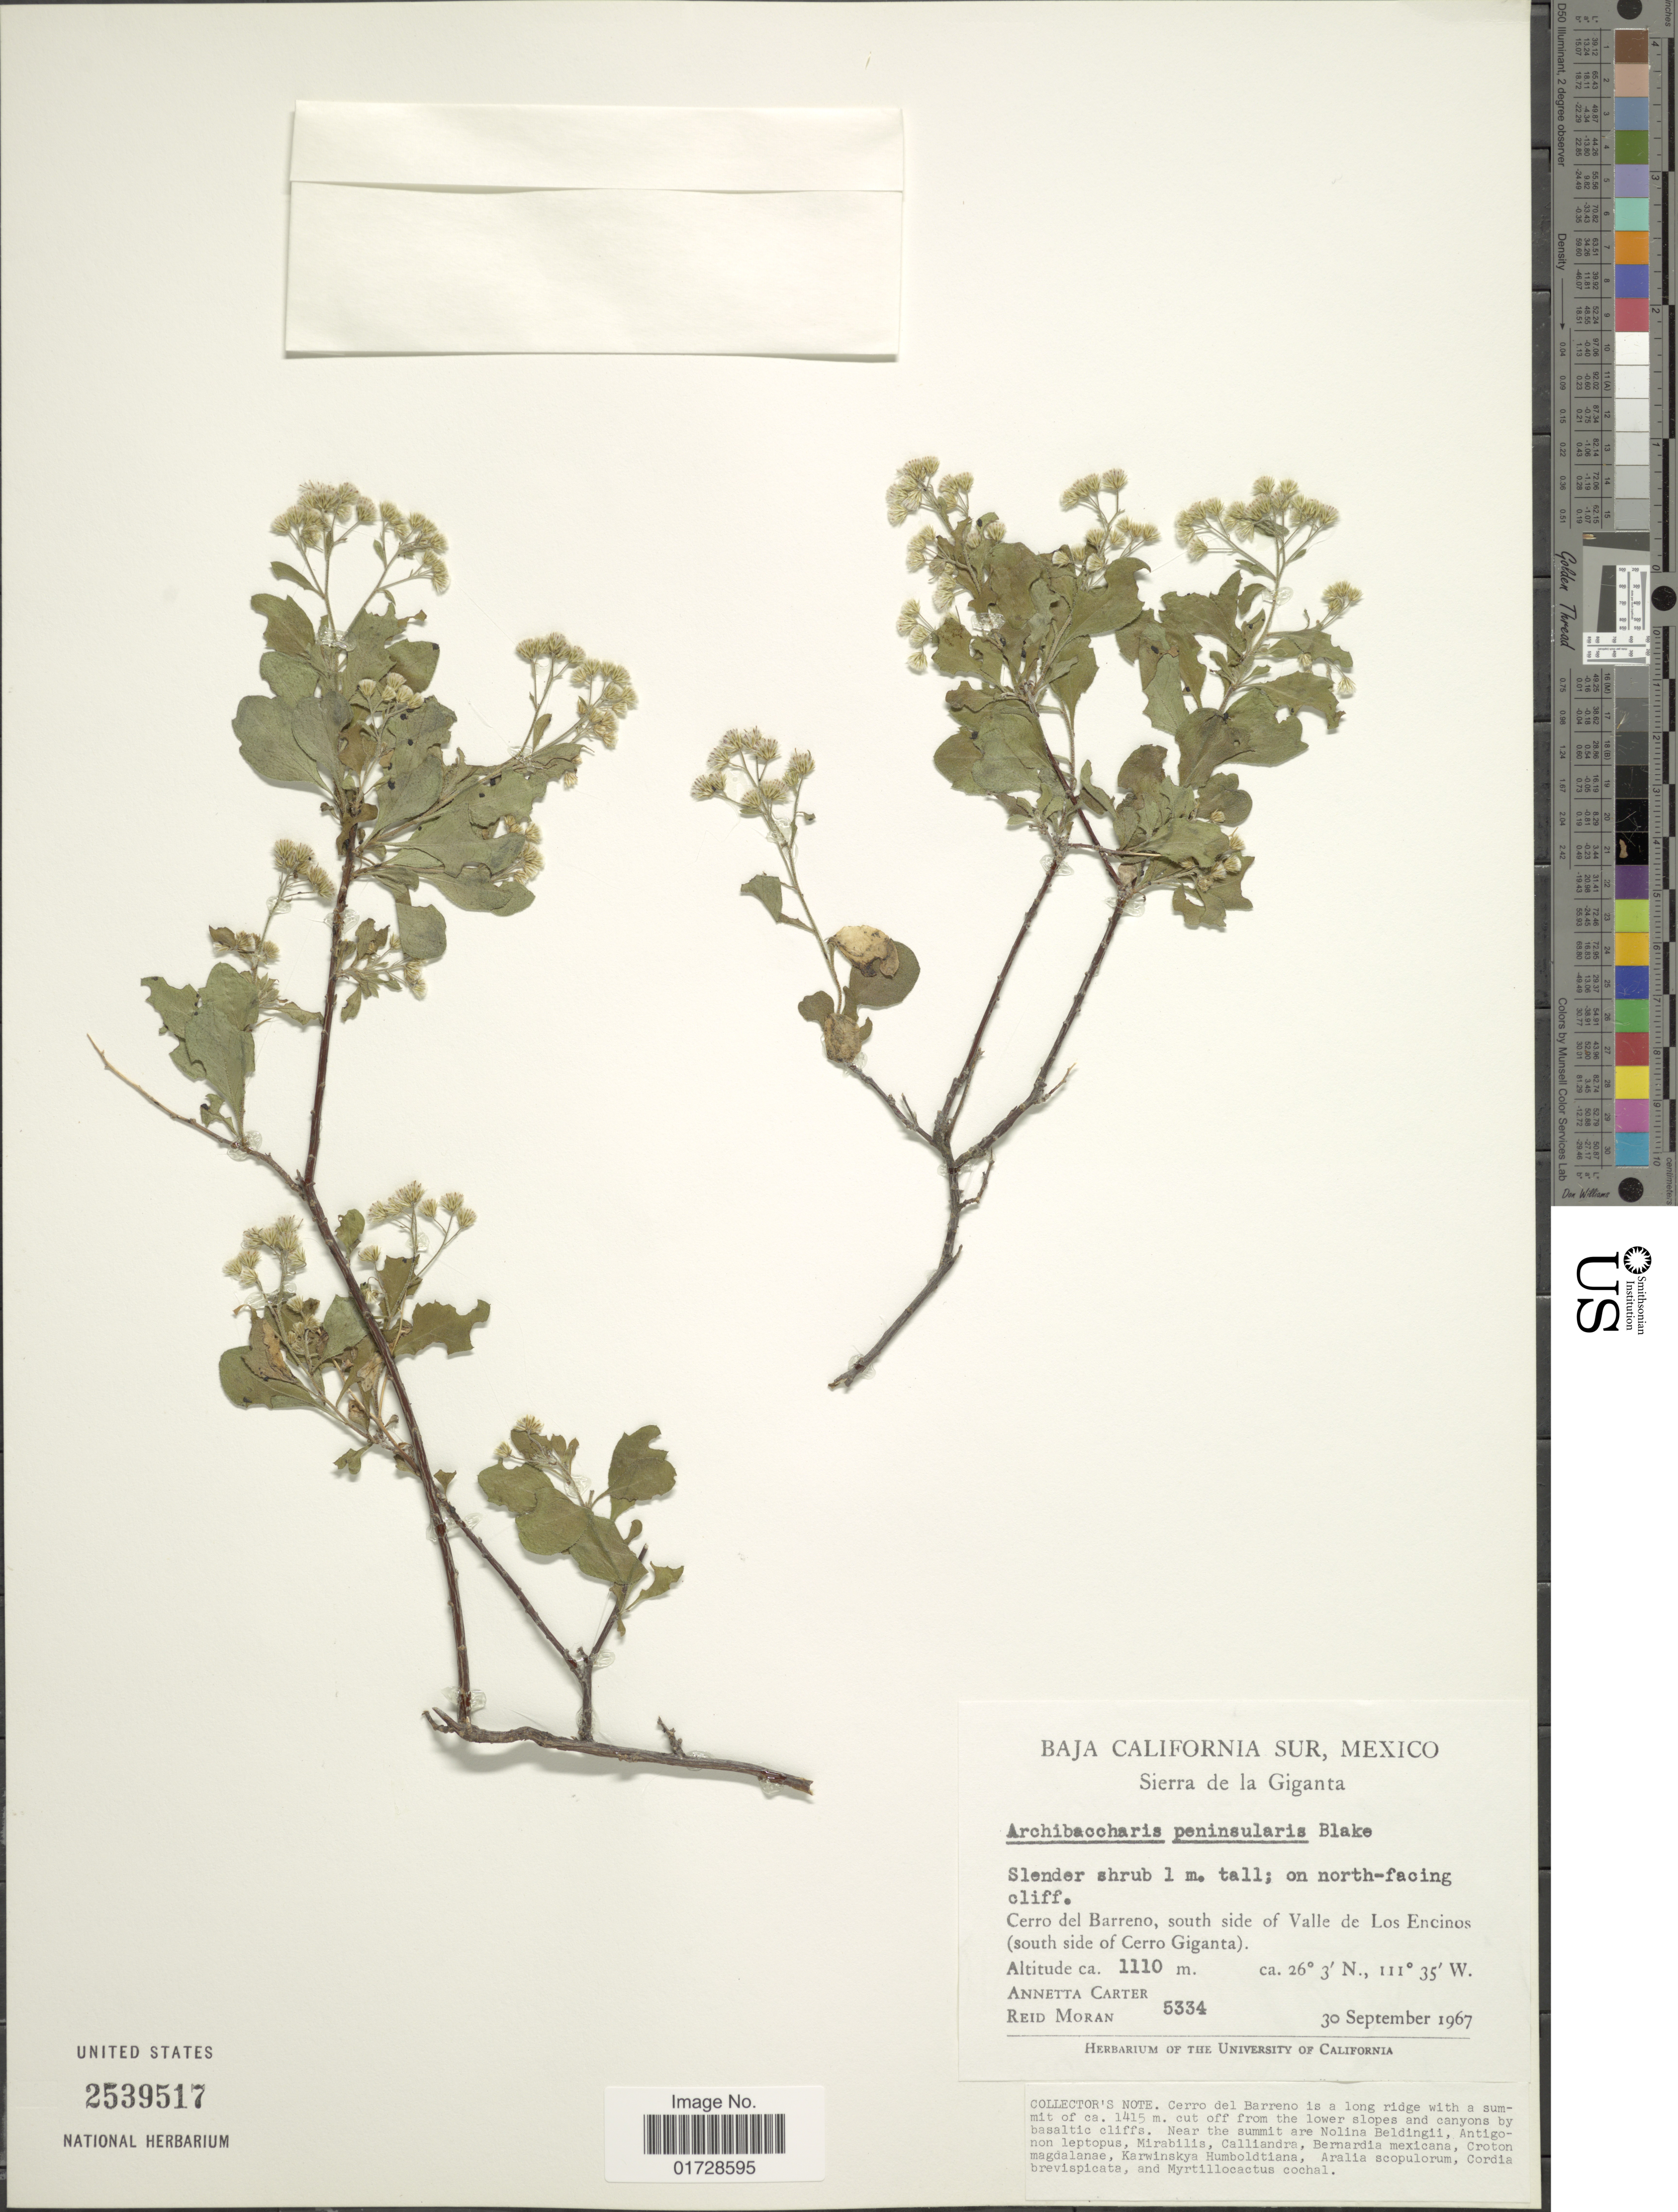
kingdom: Plantae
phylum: Tracheophyta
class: Magnoliopsida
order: Asterales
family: Asteraceae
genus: Archibaccharis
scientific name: Archibaccharis peninsularis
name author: S.F. Blake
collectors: A. Carter & R. V. Moran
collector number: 5334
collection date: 1967-09-30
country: Mexico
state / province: Baja California Sur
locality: Baja California Sur, Sierra de la Giganta, Cerro del Barreno, south side of Valle de Los Encinos (south side of Cerro Giganta)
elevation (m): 1110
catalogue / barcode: US 2539517